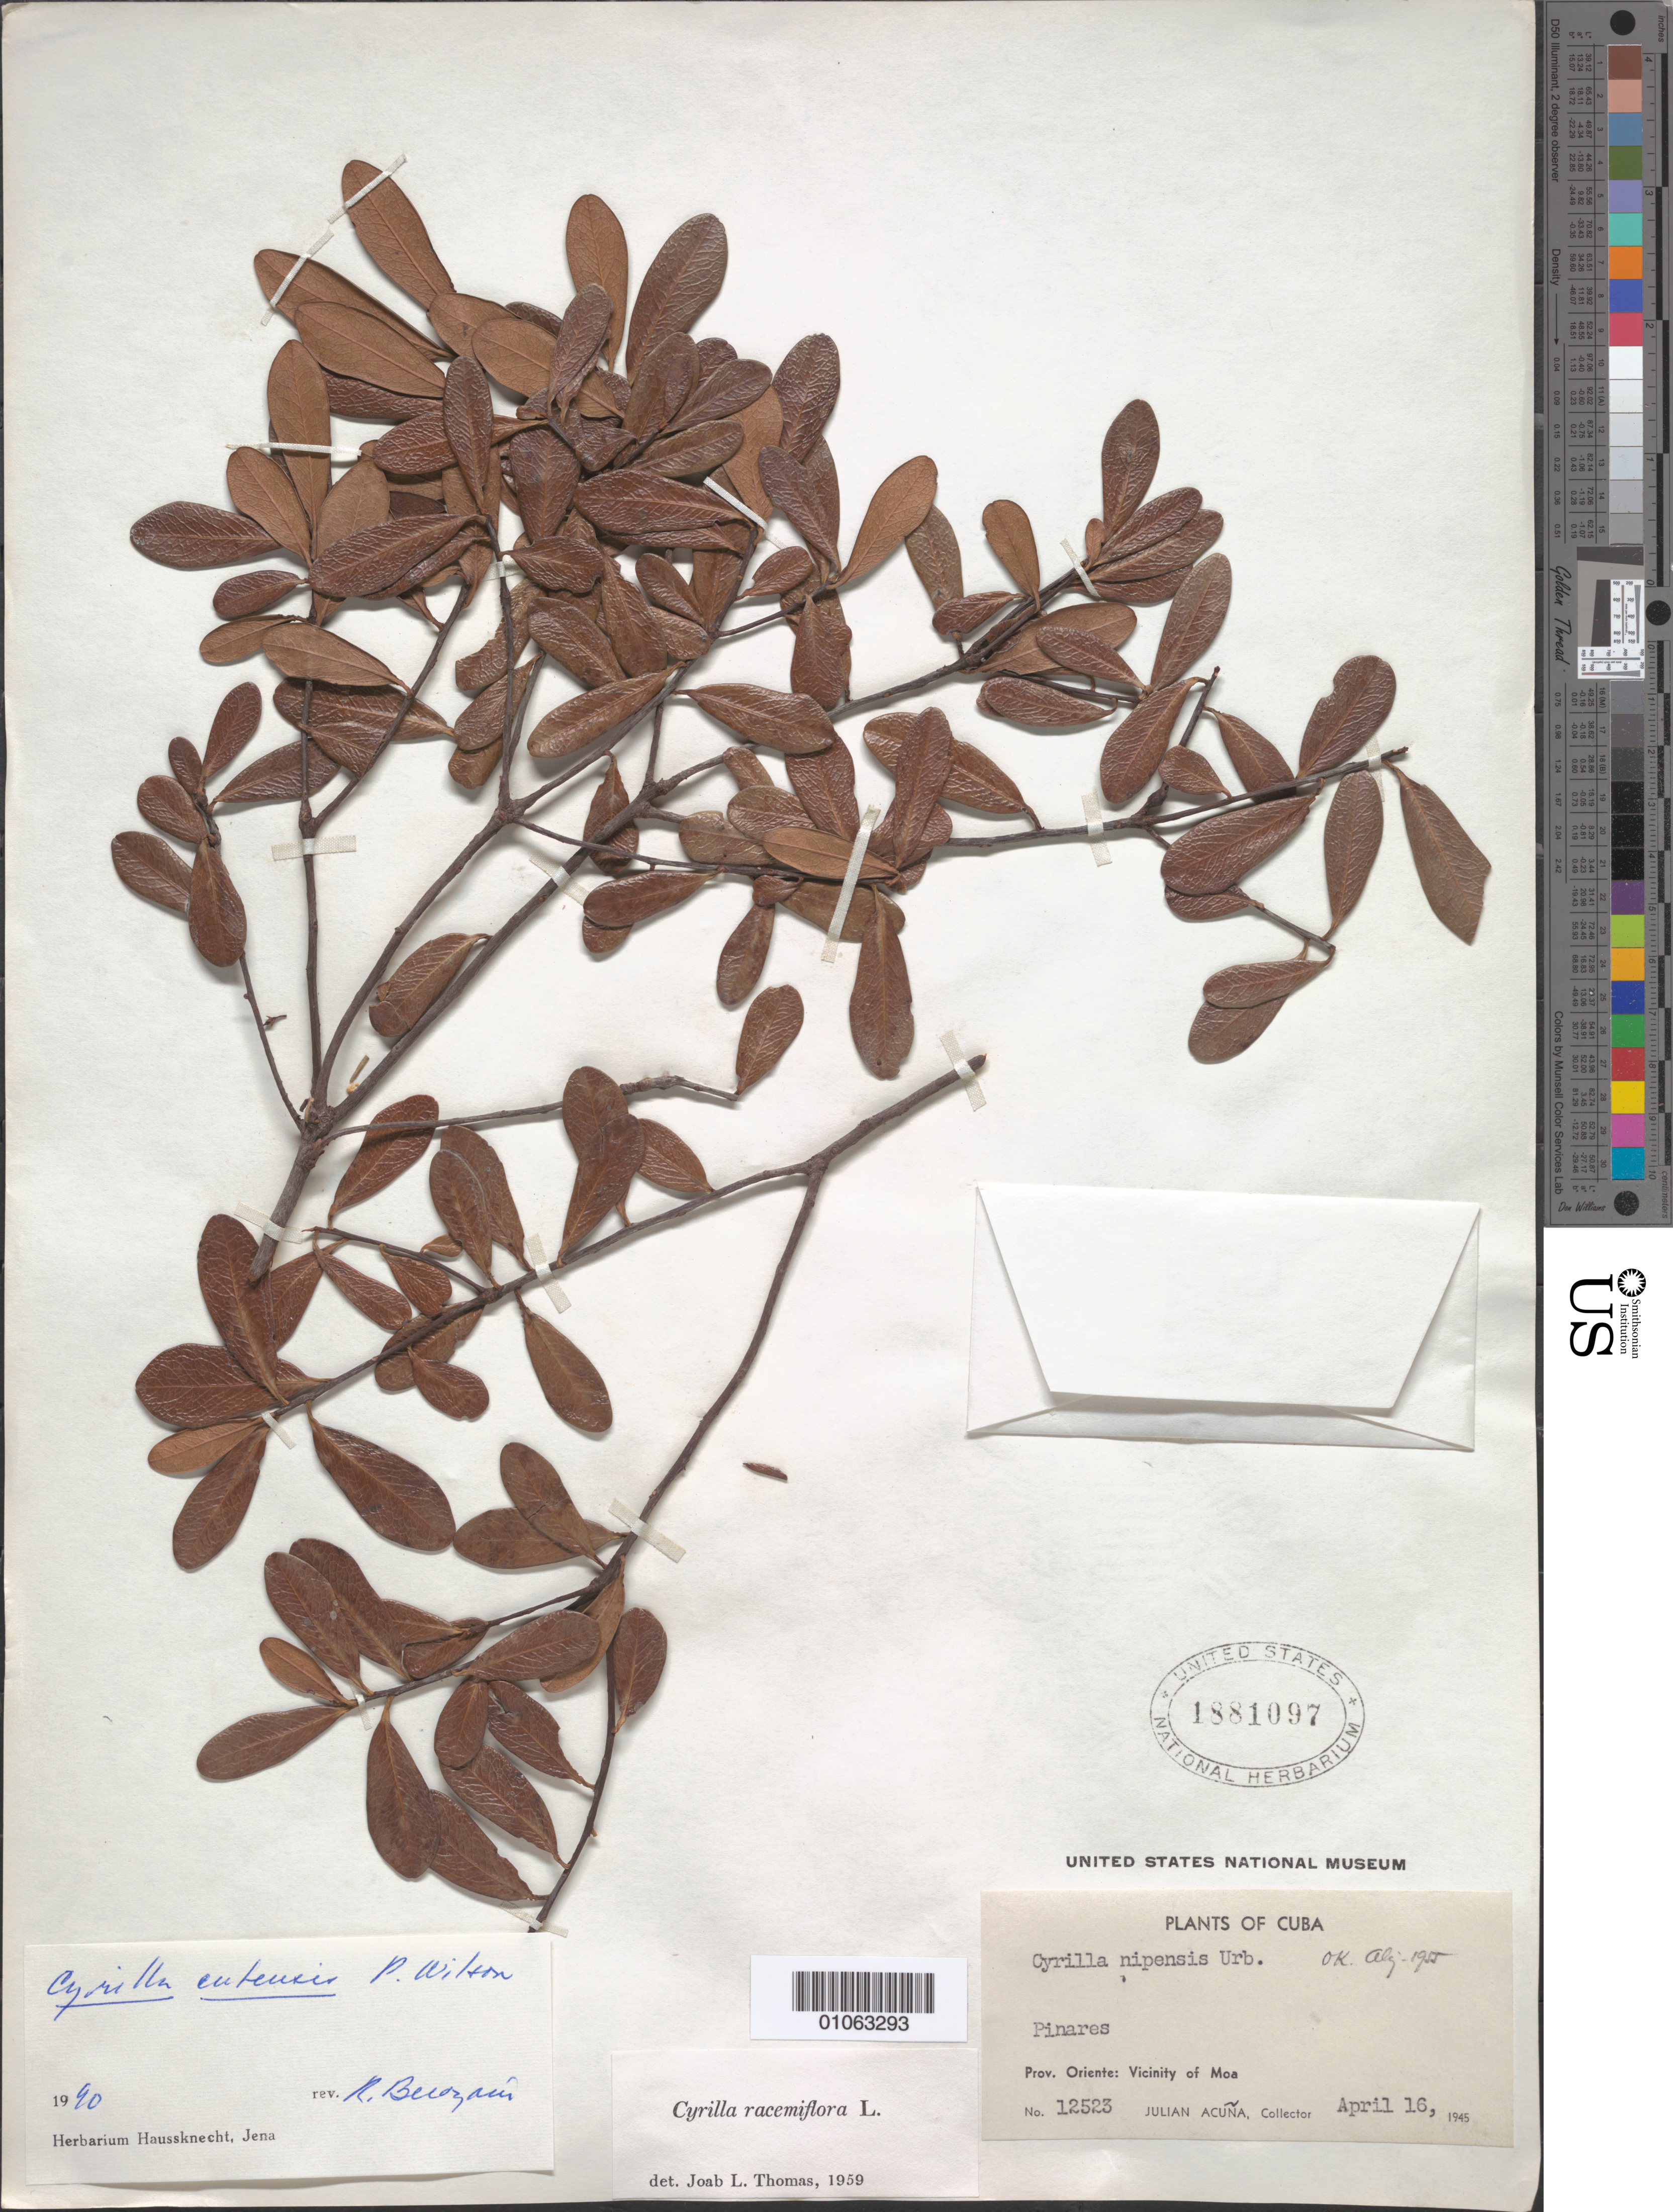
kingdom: Plantae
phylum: Tracheophyta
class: Magnoliopsida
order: Ericales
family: Cyrillaceae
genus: Cyrilla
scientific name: Cyrilla cubensis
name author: P. Wilson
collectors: J. Acuña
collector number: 12523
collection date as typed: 16 Apr 1945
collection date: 1945-04-16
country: Cuba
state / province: Holguín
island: Cuba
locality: Oriente, Vicinity of Moa [Oriente]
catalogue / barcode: US 1881097